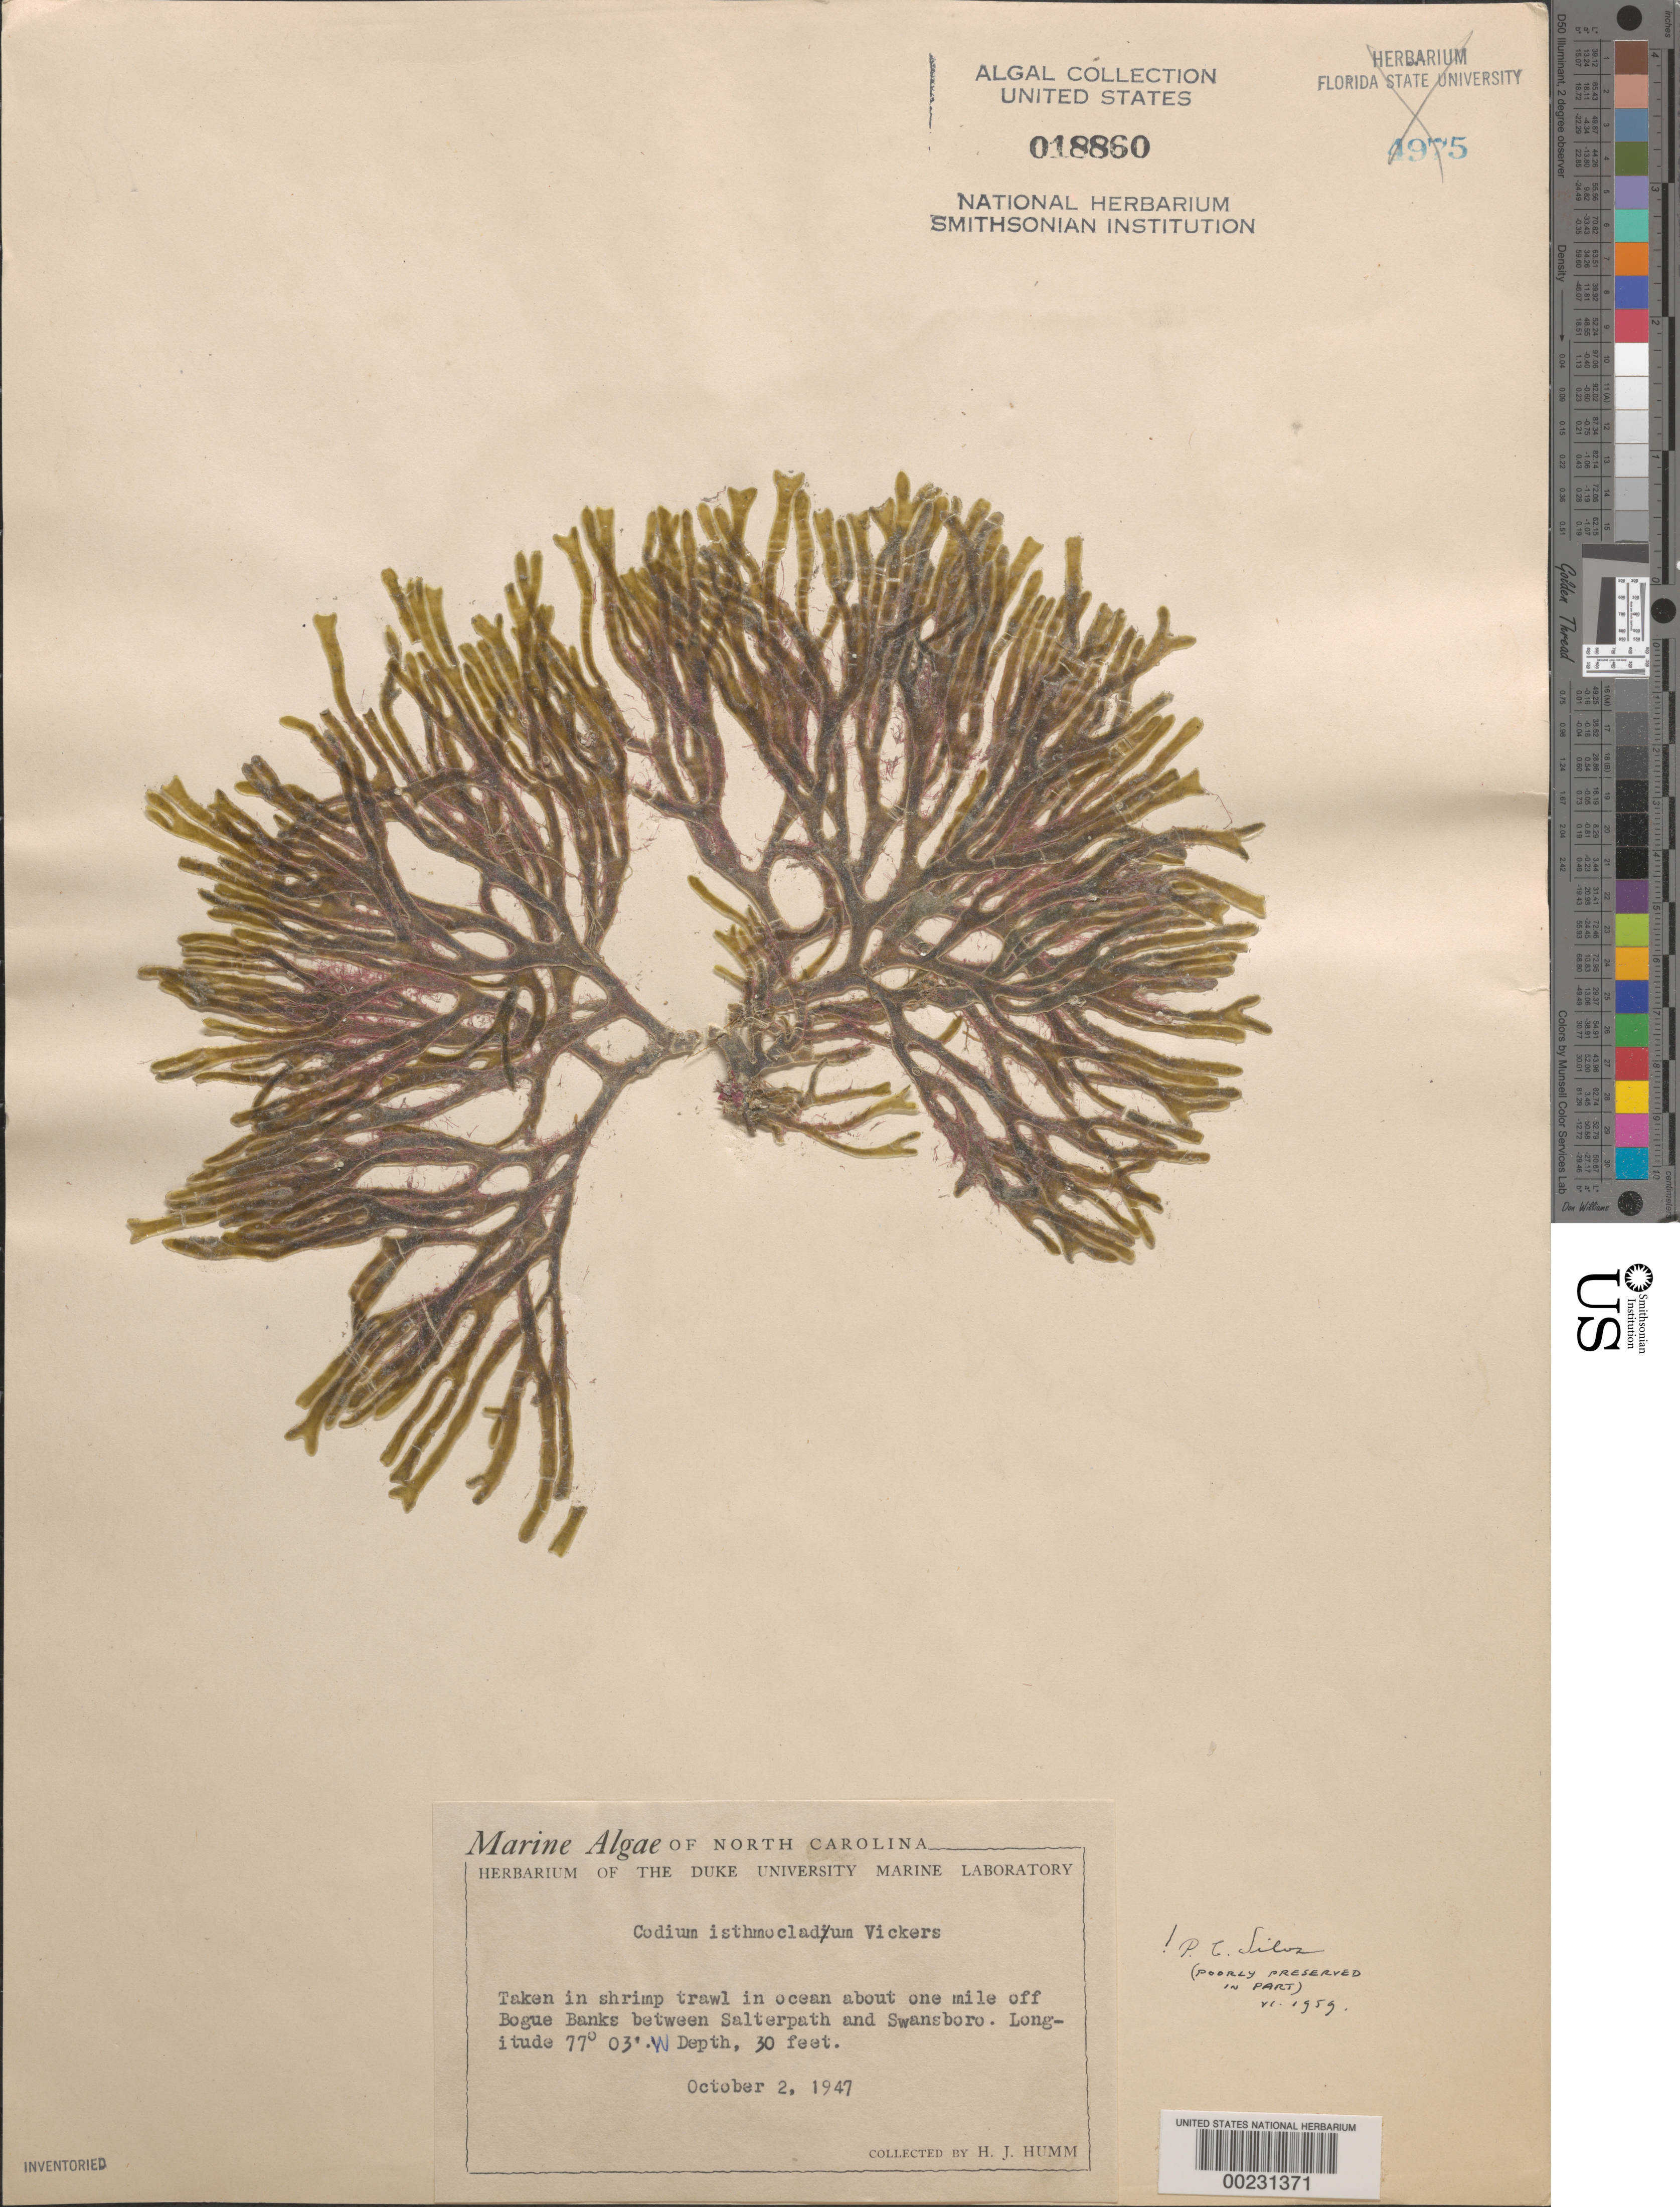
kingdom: Plantae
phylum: Chlorophyta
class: Ulvophyceae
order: Bryopsidales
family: Codiaceae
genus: Codium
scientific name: Codium isthmocladum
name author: Vickers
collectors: H. J. Humm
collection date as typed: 02 Oct 1947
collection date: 1947-10-02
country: United States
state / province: North Carolina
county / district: Carteret County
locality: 1 mile off Bogue Banks between Salterpath and Swansboro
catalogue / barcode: US 18860